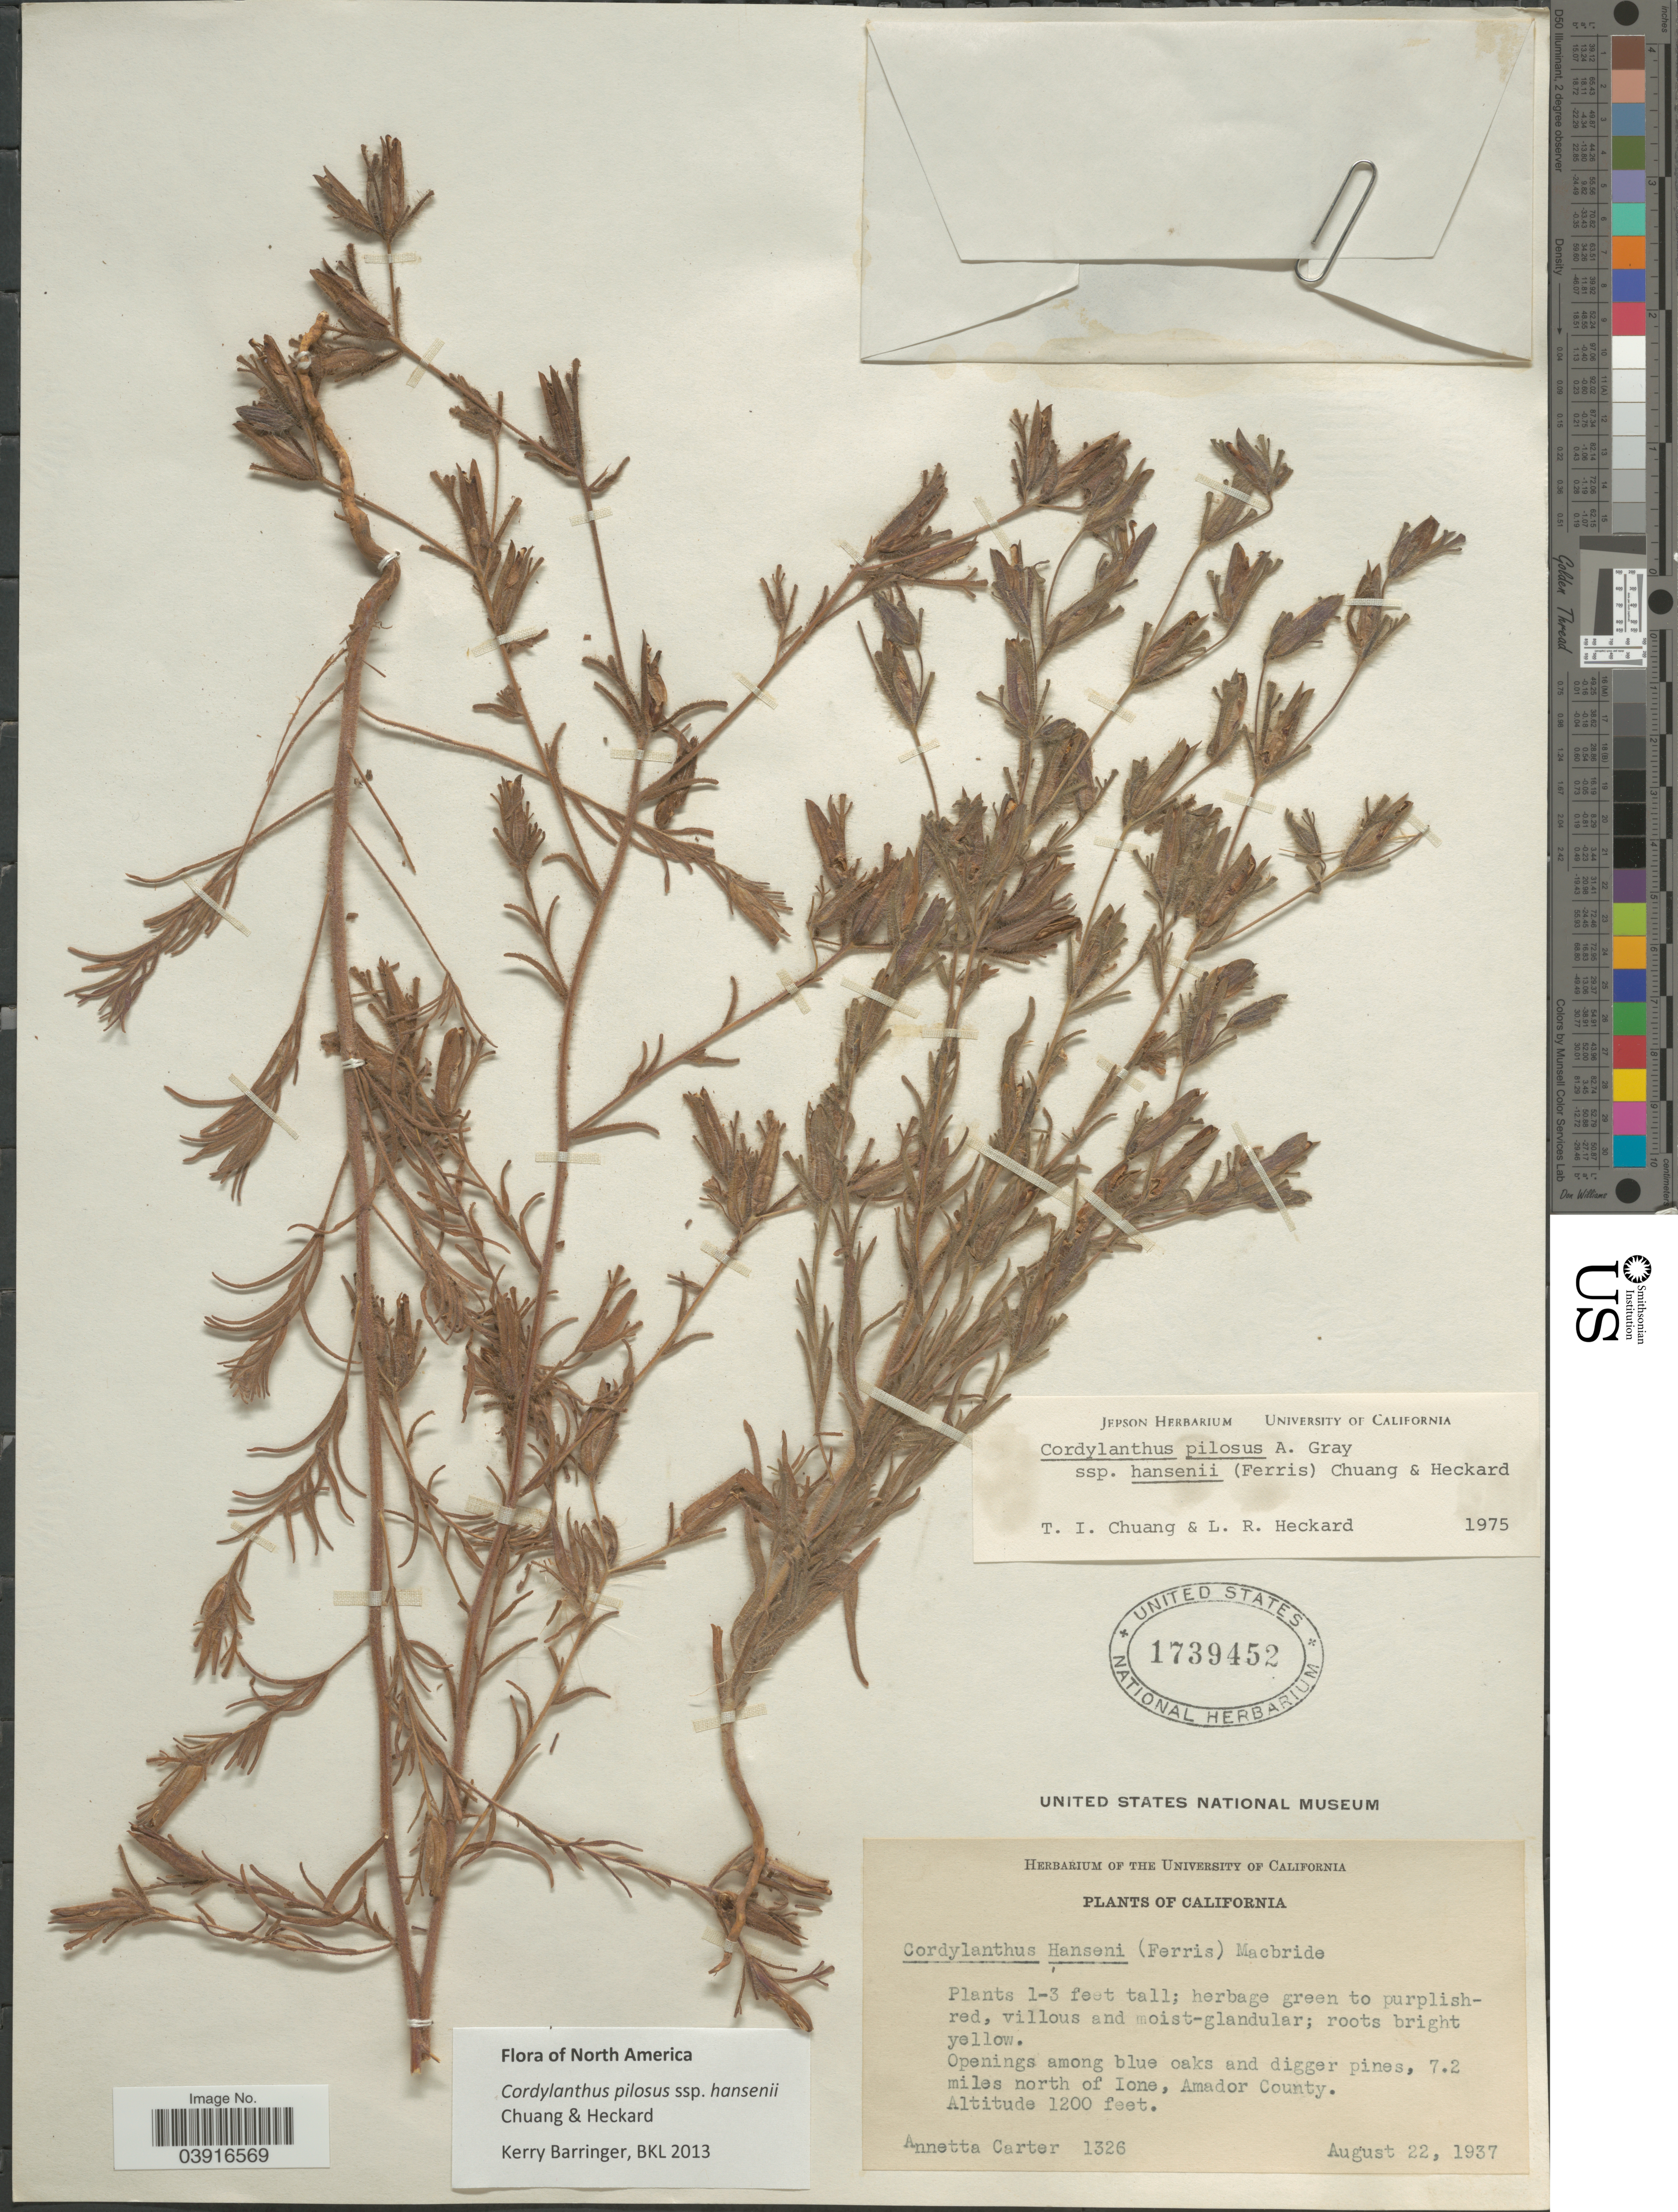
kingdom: Plantae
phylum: Tracheophyta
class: Magnoliopsida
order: Lamiales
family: Orobanchaceae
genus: Cordylanthus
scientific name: Cordylanthus pilosus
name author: A. Gray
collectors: A. Carter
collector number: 1326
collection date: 1937-08-22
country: United States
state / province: California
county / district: Amador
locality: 7.2 miles north of Ione, Amador County.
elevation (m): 366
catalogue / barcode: US 1739452